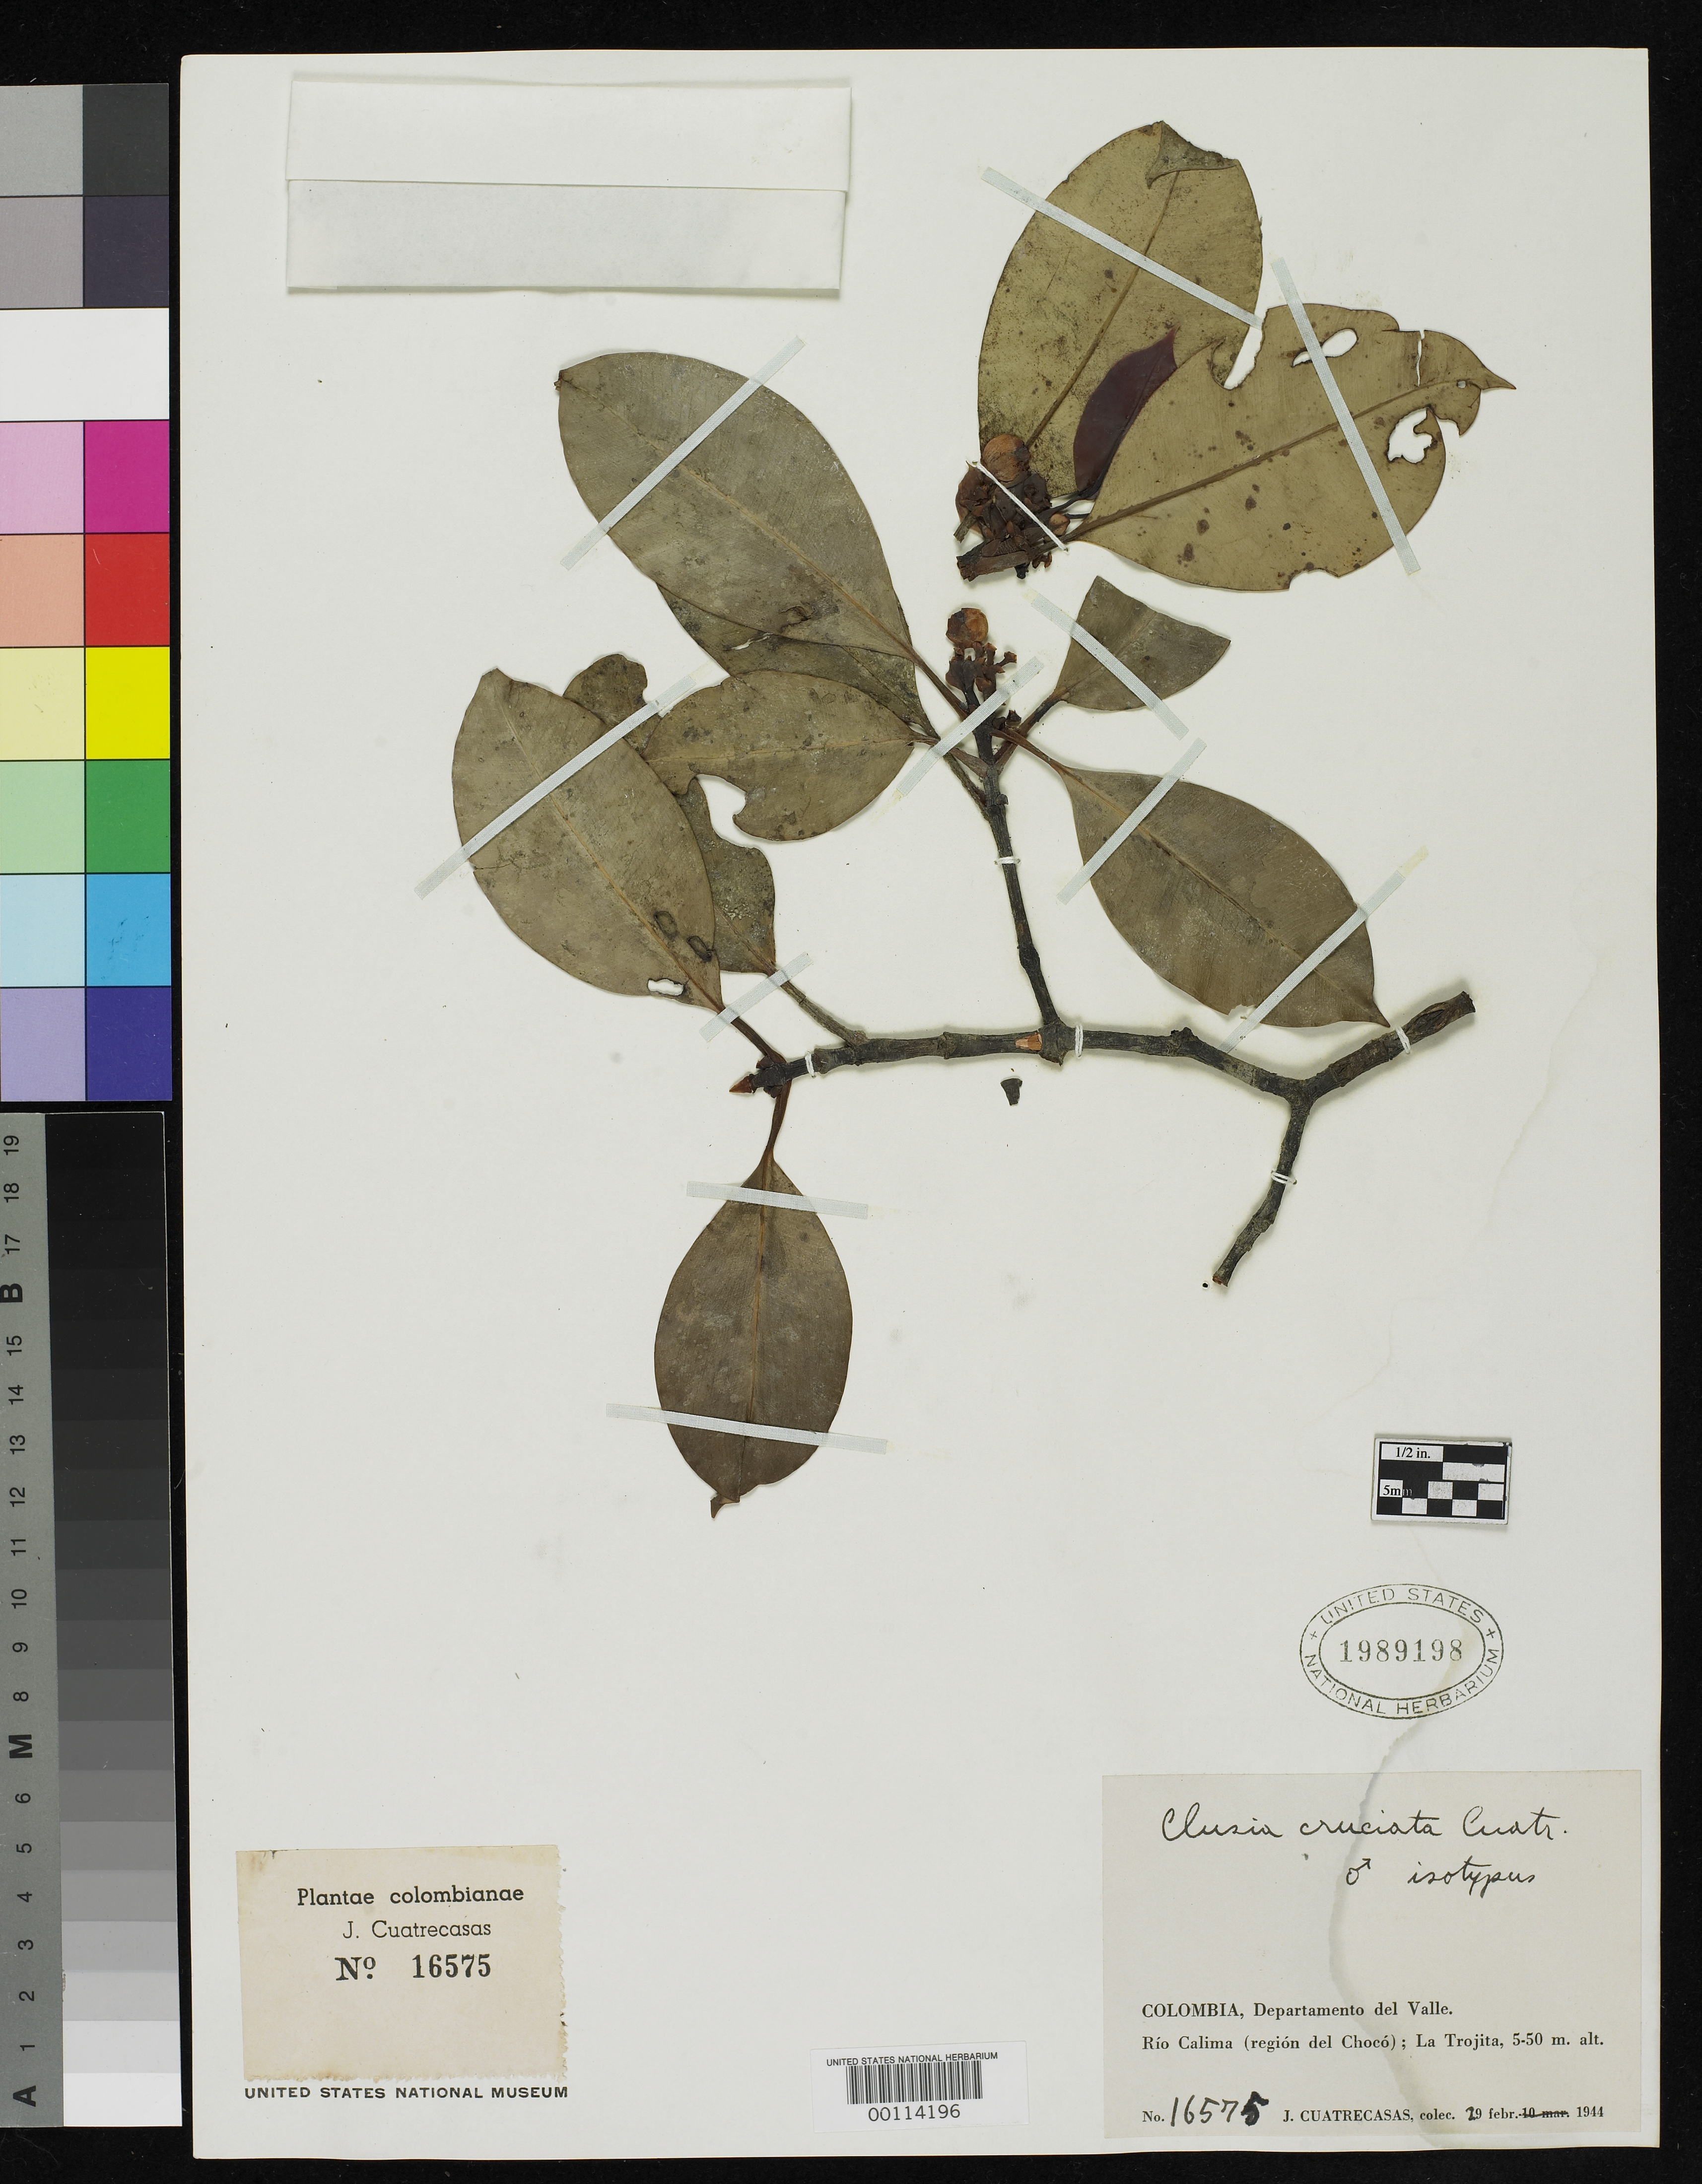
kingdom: Plantae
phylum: Tracheophyta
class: Magnoliopsida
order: Malpighiales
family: Clusiaceae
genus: Clusia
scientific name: Clusia cruciata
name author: Cuatrec.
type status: Isotype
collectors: J. Cuatrecasas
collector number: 16574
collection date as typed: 29 Feb 1944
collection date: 1944-02-29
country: Colombia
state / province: Valle del Cauca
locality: Rio Calima, La Tojita.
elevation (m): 5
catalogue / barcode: US 1989198